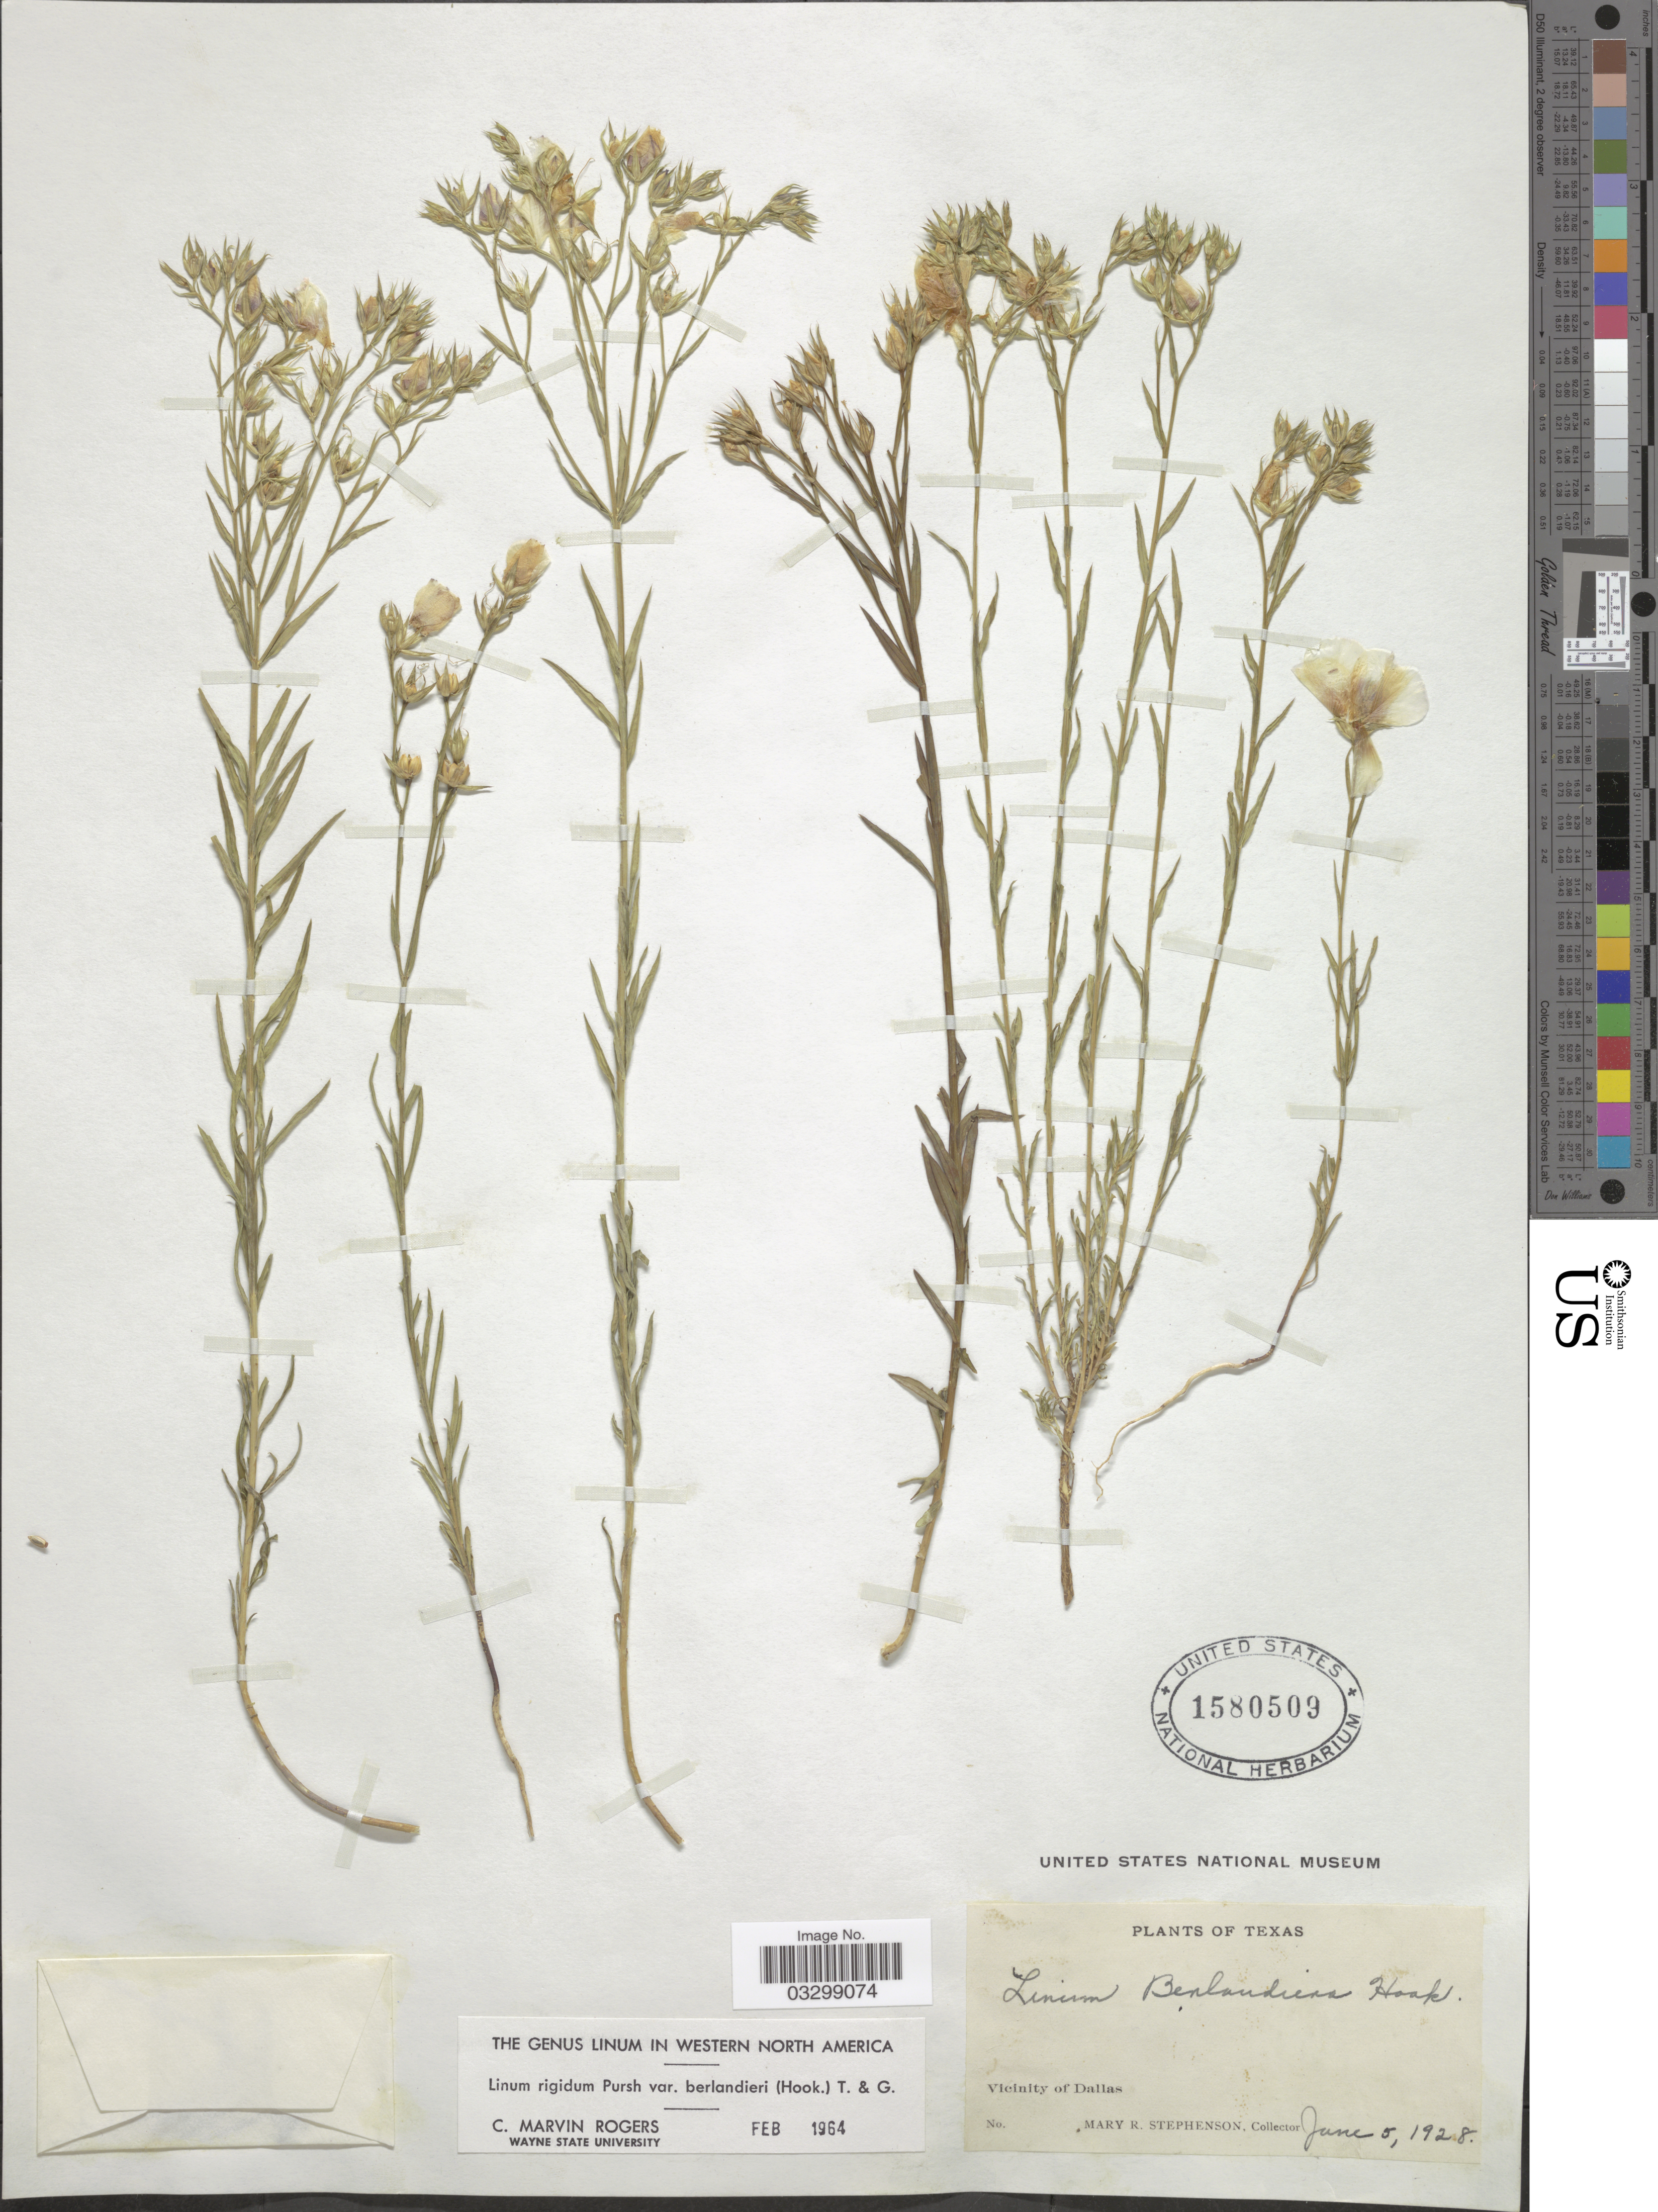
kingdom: Plantae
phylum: Tracheophyta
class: Magnoliopsida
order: Malpighiales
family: Linaceae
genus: Linum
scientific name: Linum rigidum var. berlandieri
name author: Pursh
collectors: M. Stephenson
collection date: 1928-06-05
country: United States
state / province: Texas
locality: Vicinity of Dallas.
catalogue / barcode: US 1580509